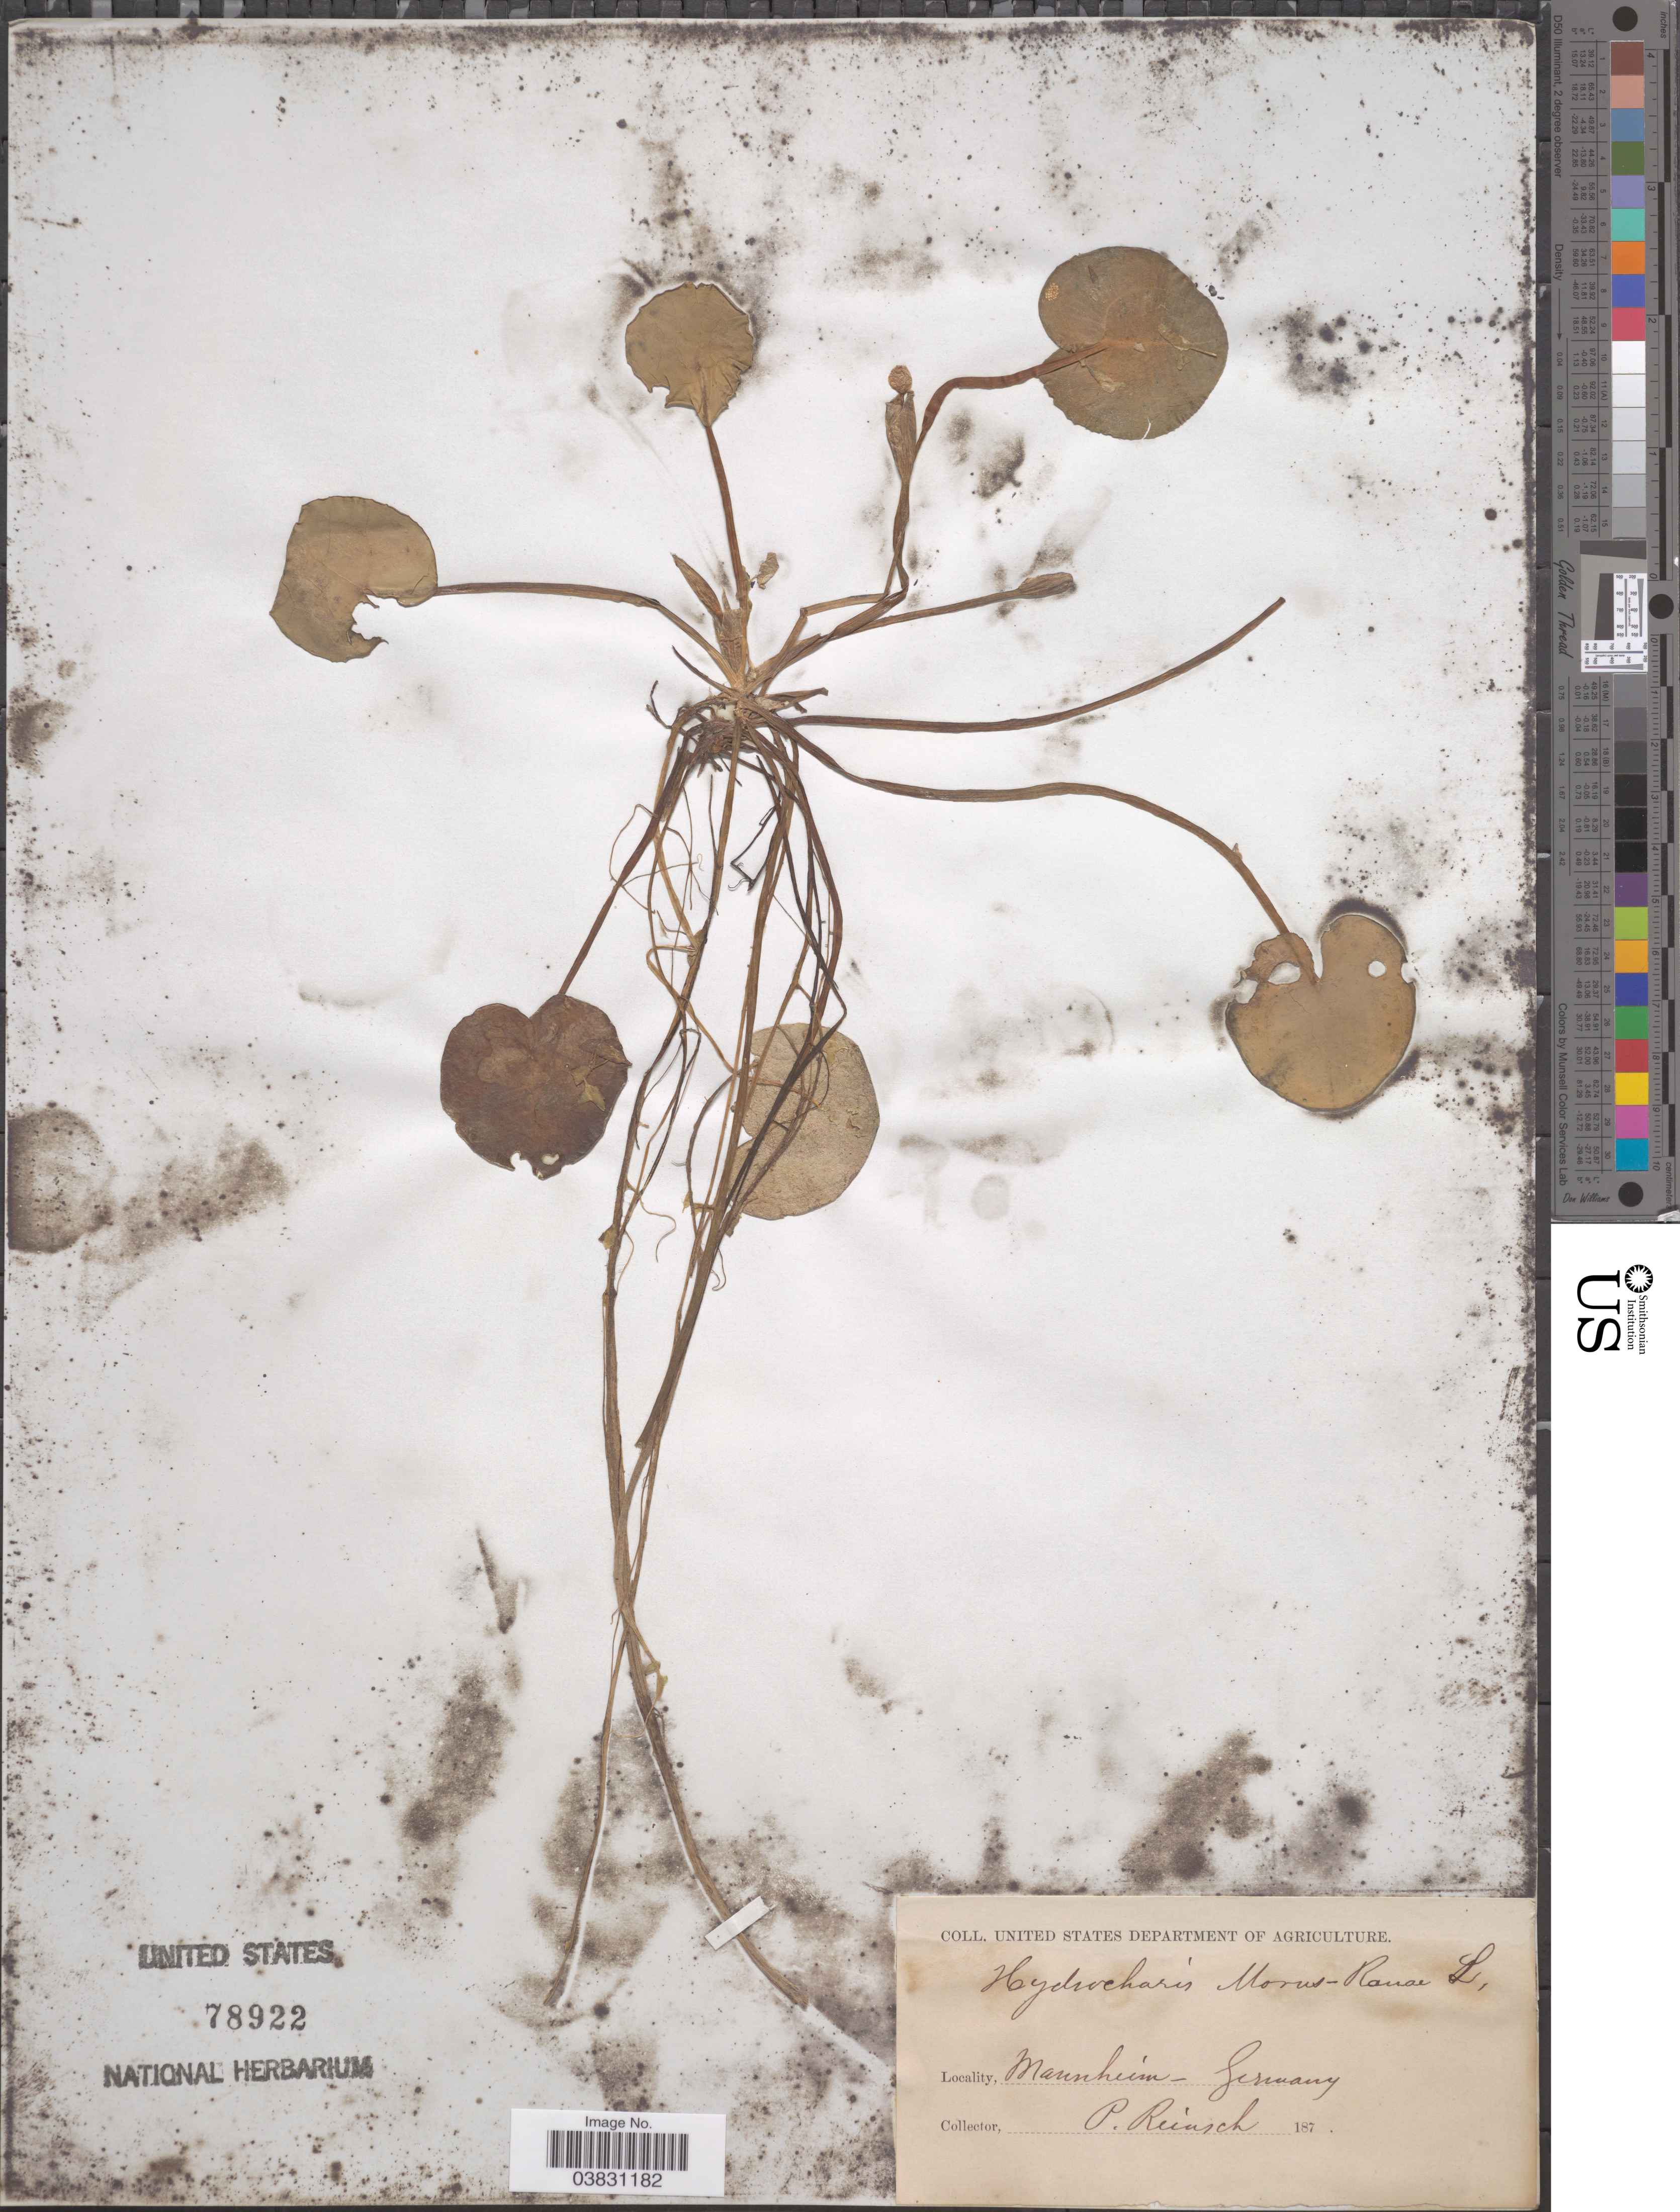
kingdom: Plantae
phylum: Tracheophyta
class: Liliopsida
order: Alismatales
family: Hydrocharitaceae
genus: Hydrocharis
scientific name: Hydrocharis morsus-ranae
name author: L.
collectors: P. Reinsch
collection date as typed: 187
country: Germany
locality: Maunheim.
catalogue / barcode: US 78922